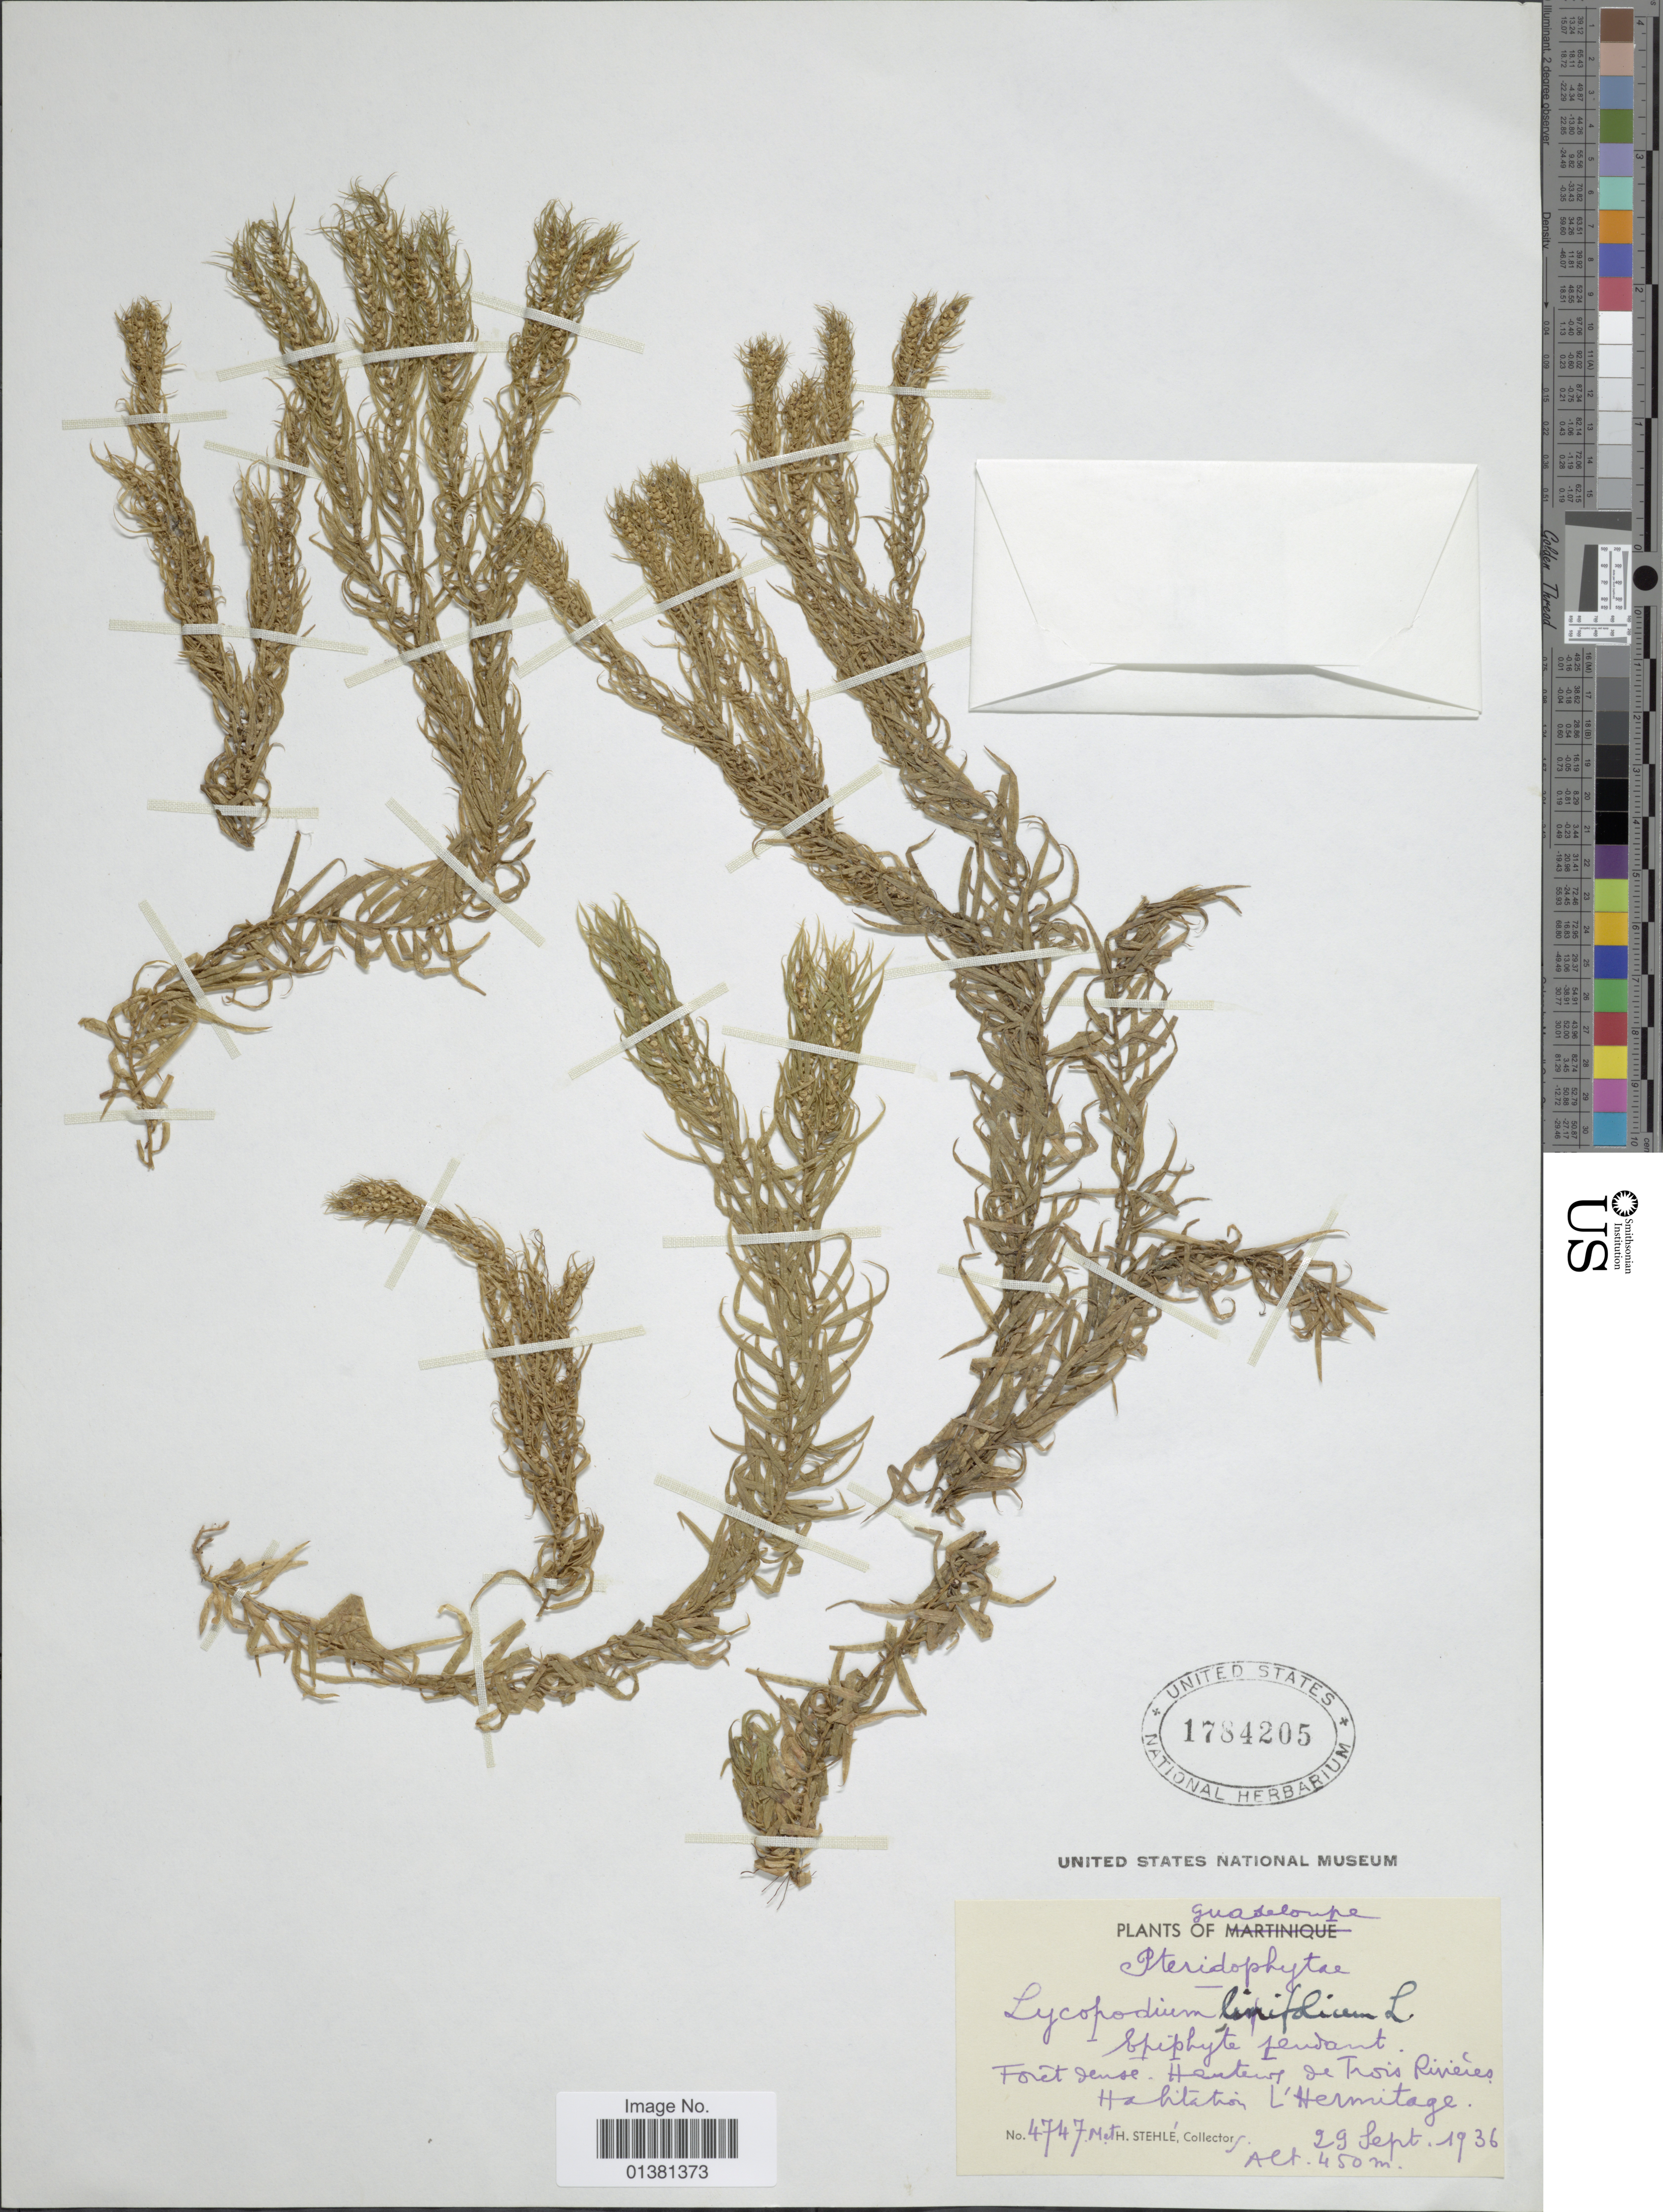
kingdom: Plantae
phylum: Tracheophyta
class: Lycopodiopsida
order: Lycopodiales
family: Lycopodiaceae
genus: Phlegmariurus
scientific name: Phlegmariurus linifolius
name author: (L.) B. Øllg.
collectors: M. Stehlé & H. Stehlé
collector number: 4747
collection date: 1936-09-29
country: Guadeloupe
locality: Foret dense, Hauteurs de Trois Rivieres Habitation L'Hermitage.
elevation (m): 450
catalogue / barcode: US 1784205